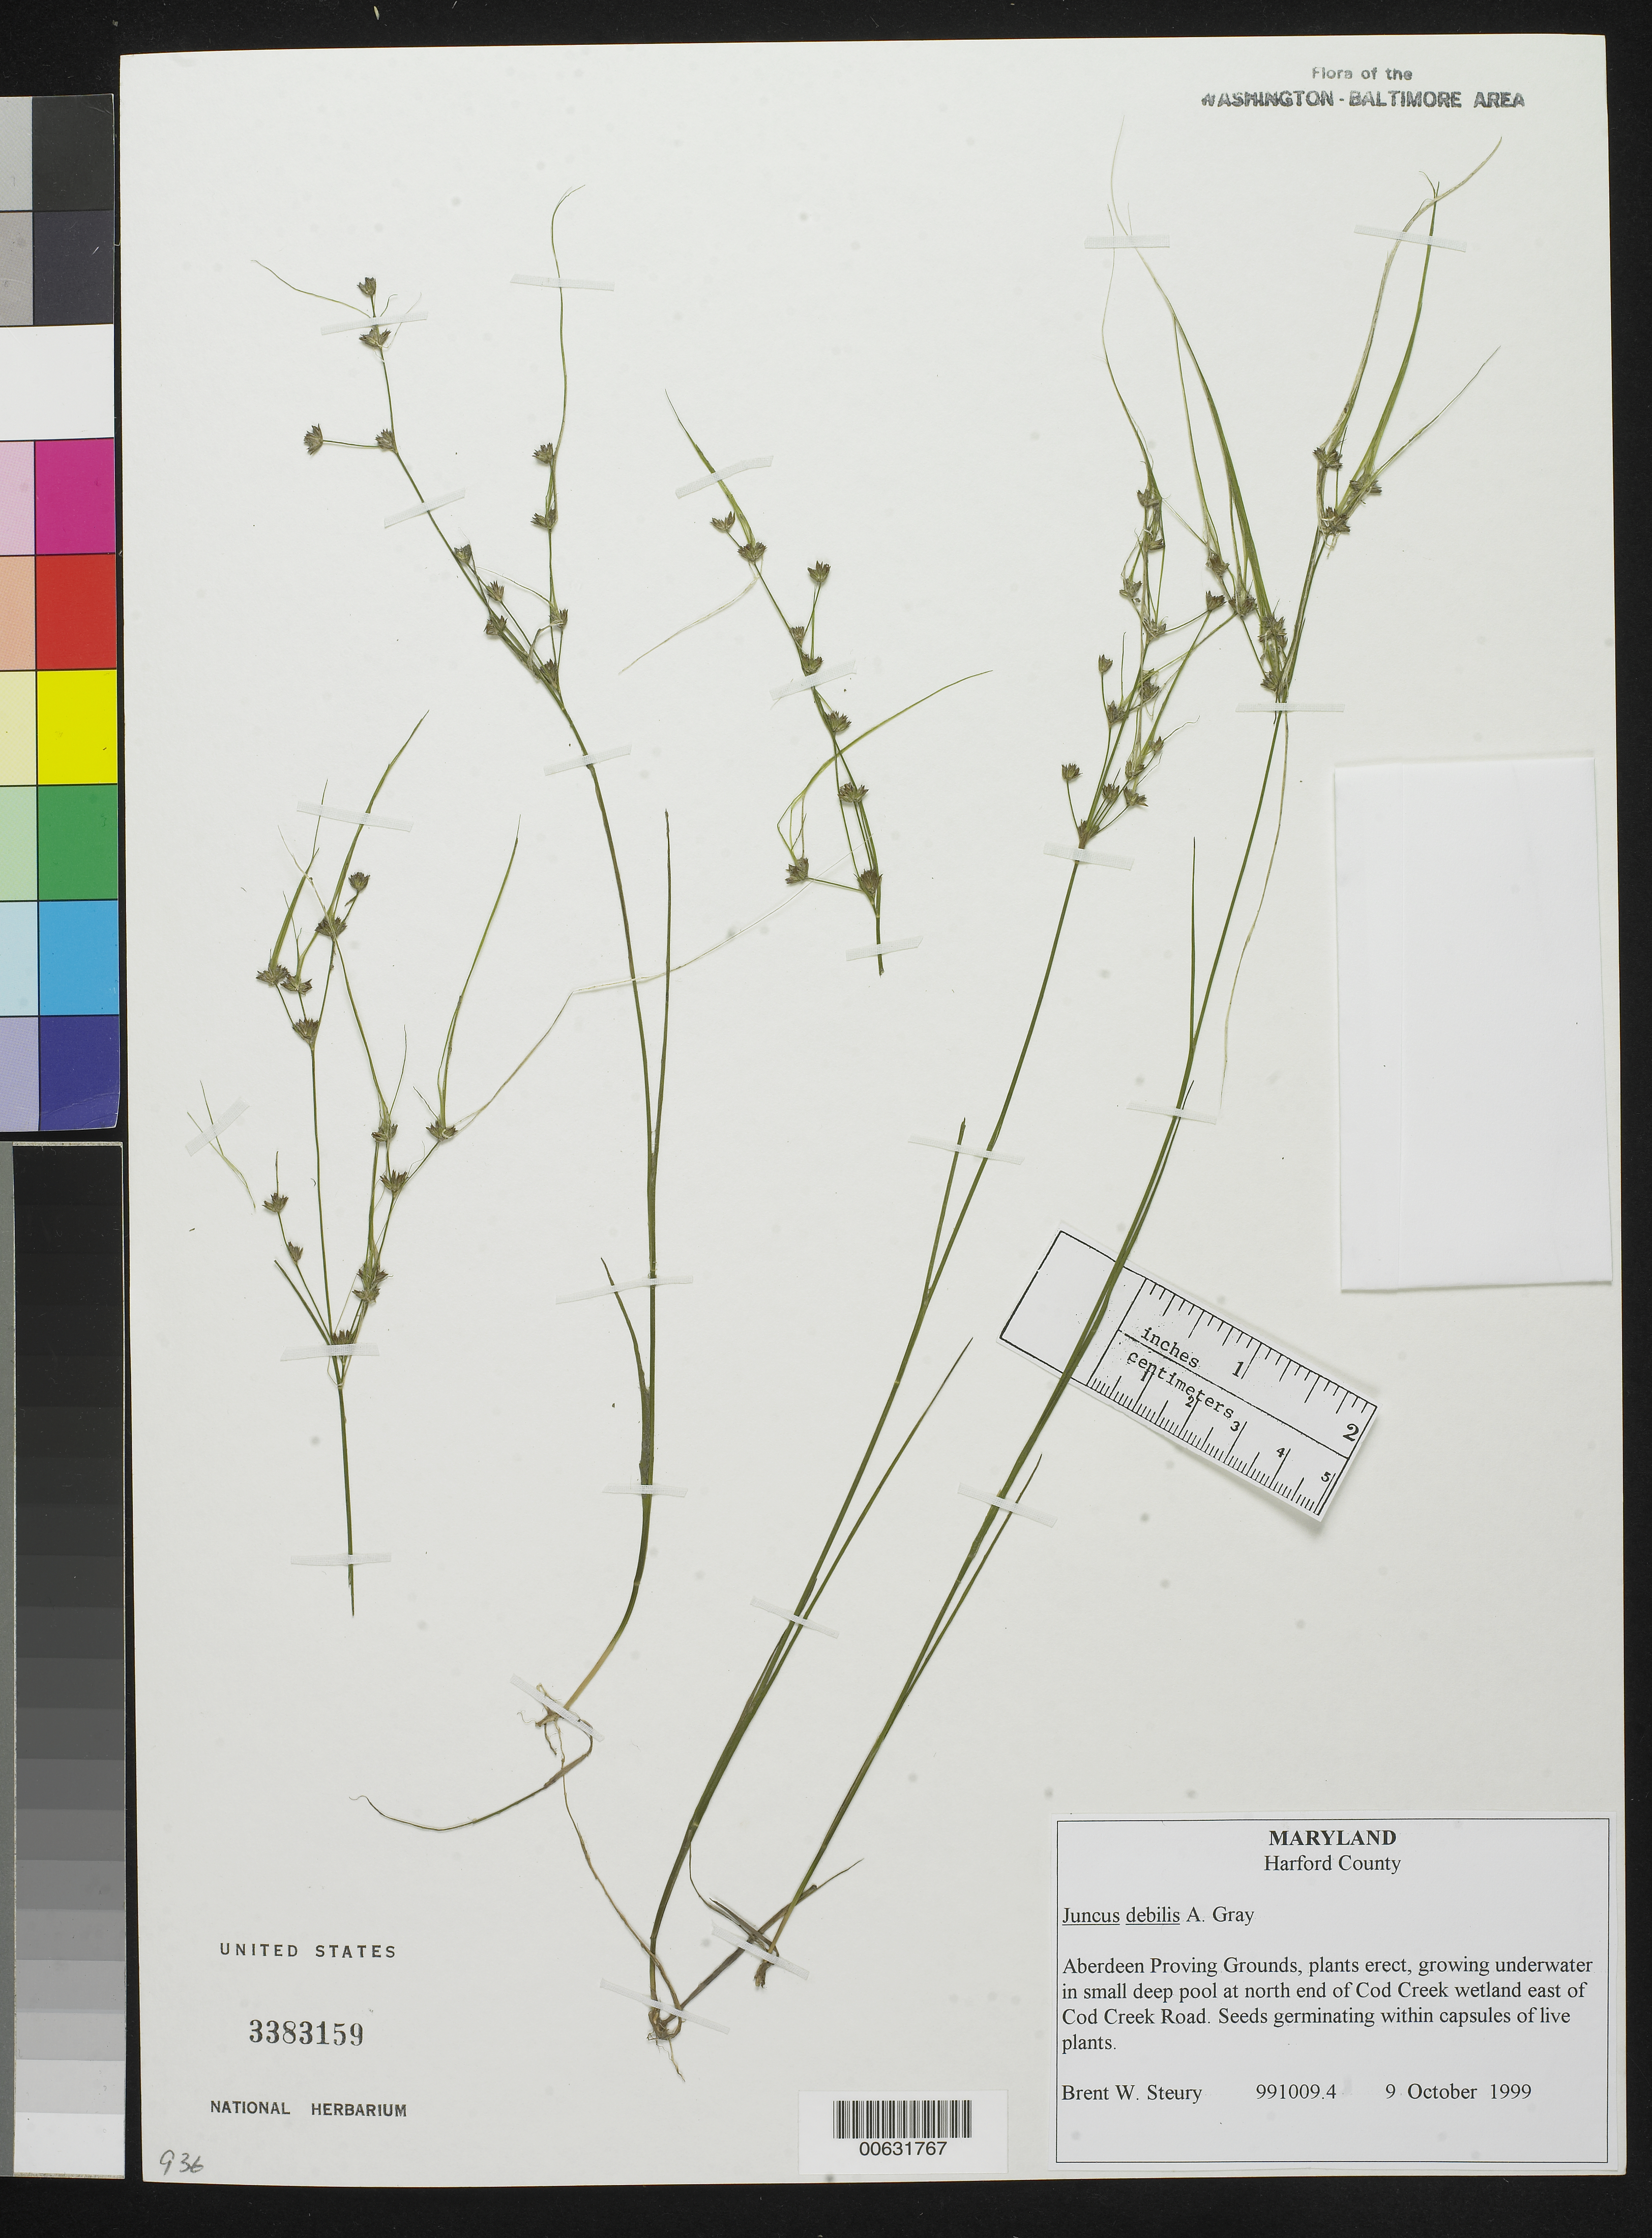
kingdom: Plantae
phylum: Tracheophyta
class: Liliopsida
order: Poales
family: Juncaceae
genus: Juncus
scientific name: Juncus debilis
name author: A. Gray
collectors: B. Steury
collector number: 991009.4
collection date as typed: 09 Oct 1999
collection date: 1999-10-09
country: United States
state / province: Maryland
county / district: Harford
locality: Aberdeen Proving Grounds, at north end of Cod Creek wetland east of Cod Creek Road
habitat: Under water in small deep pool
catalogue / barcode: US 3383159